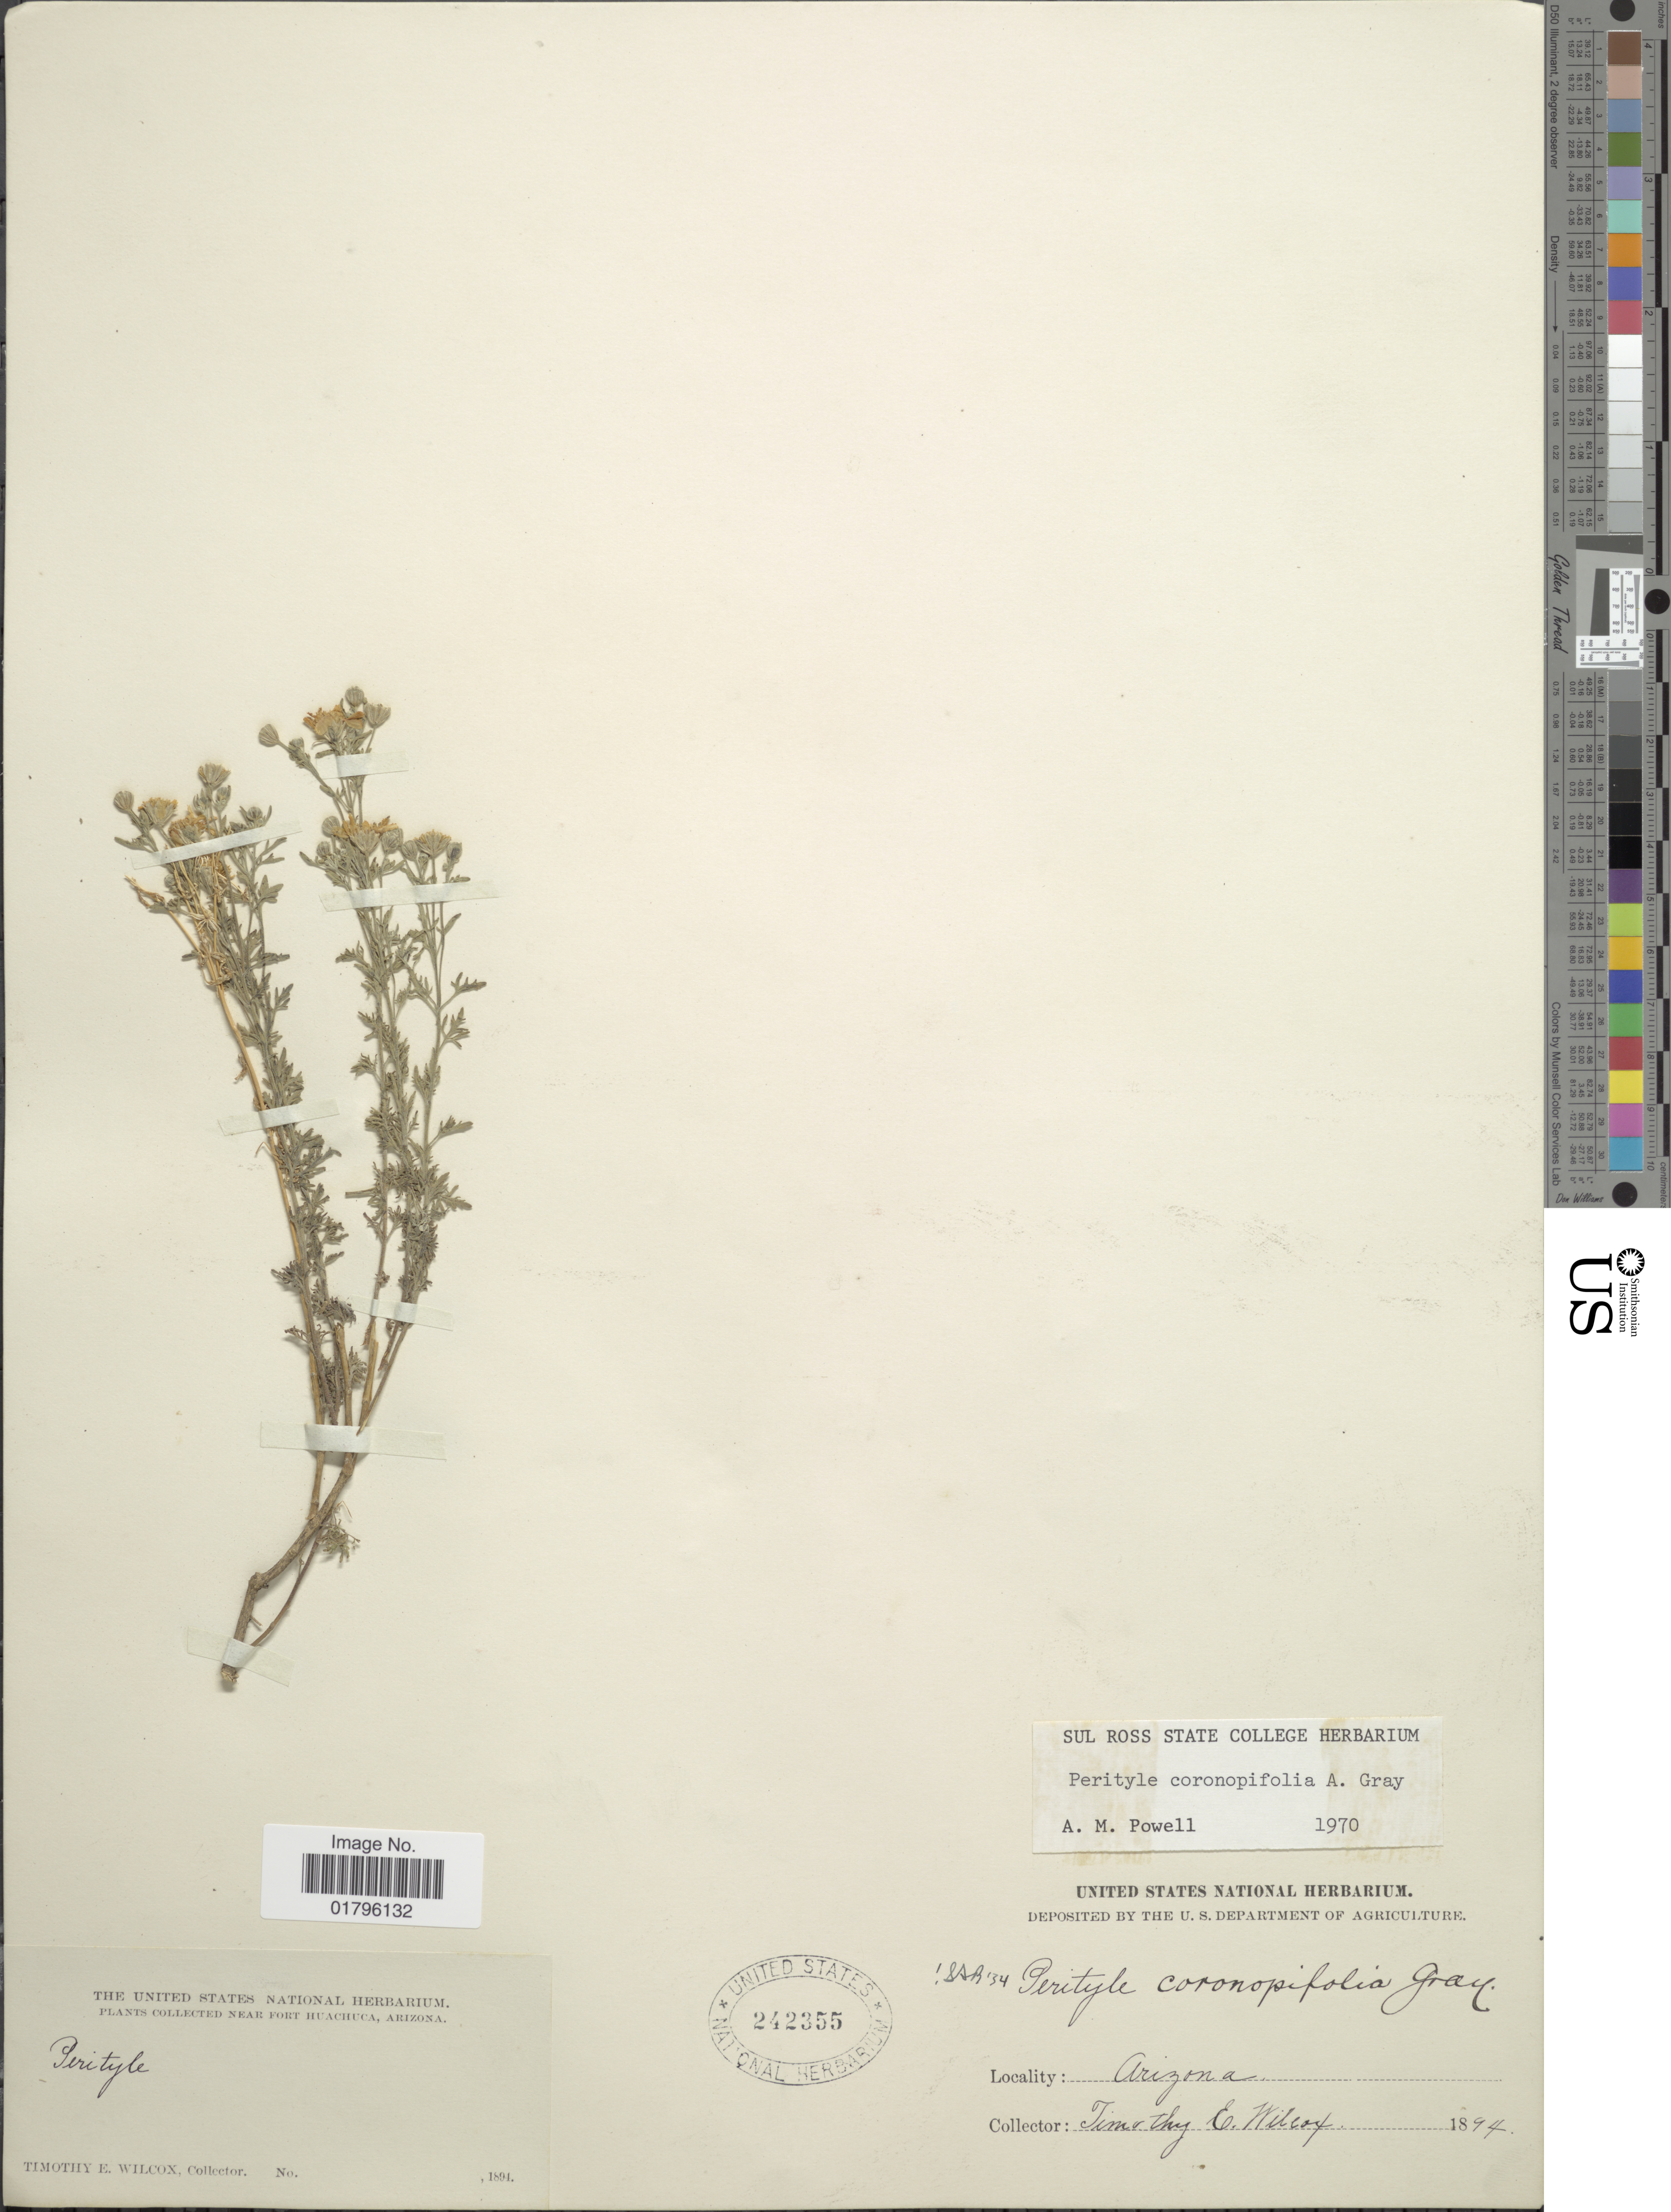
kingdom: Plantae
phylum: Tracheophyta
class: Magnoliopsida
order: Asterales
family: Asteraceae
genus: Perityle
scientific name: Perityle coronopifolia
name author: A. Gray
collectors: T. E. Wilcox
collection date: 1894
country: United States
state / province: Arizona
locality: Near Fort Huachuca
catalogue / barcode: US 242355